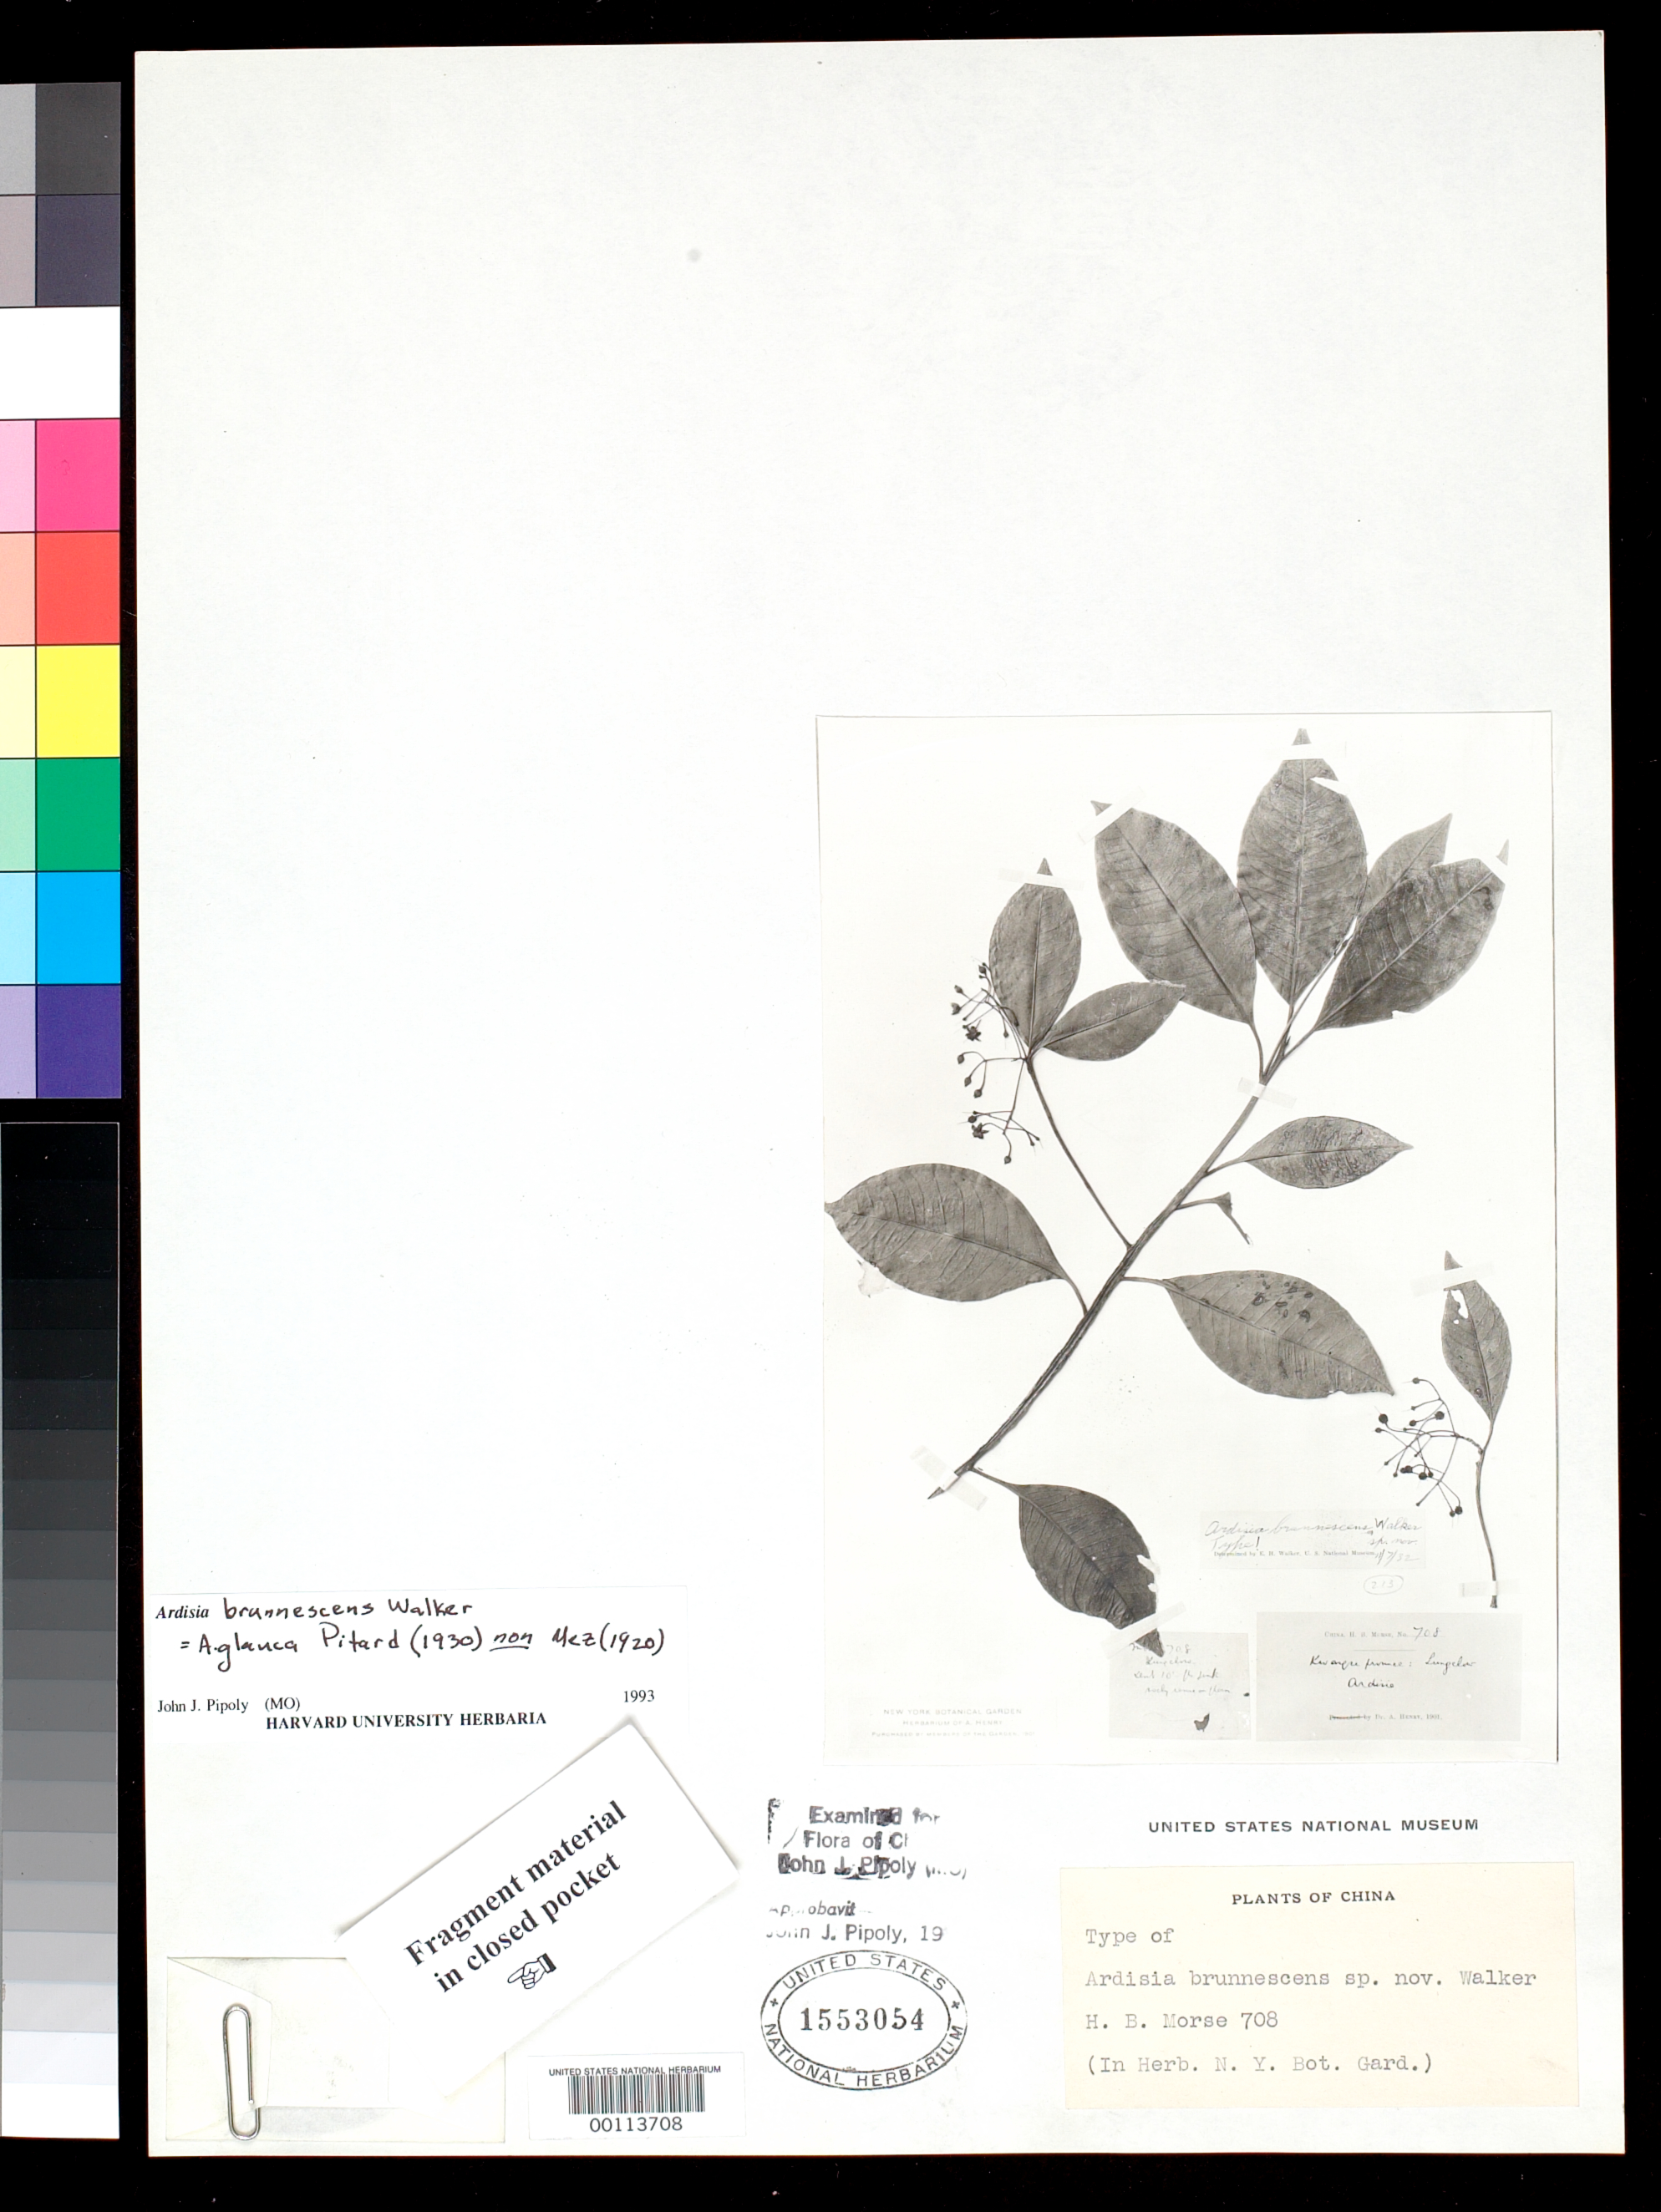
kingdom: Plantae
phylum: Tracheophyta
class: Magnoliopsida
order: Ericales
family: Primulaceae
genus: Ardisia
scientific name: Ardisia brunnescens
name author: E. Walker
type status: Isotype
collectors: H. Morse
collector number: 708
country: China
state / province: Guangxi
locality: Lungchow.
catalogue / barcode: US 1553054